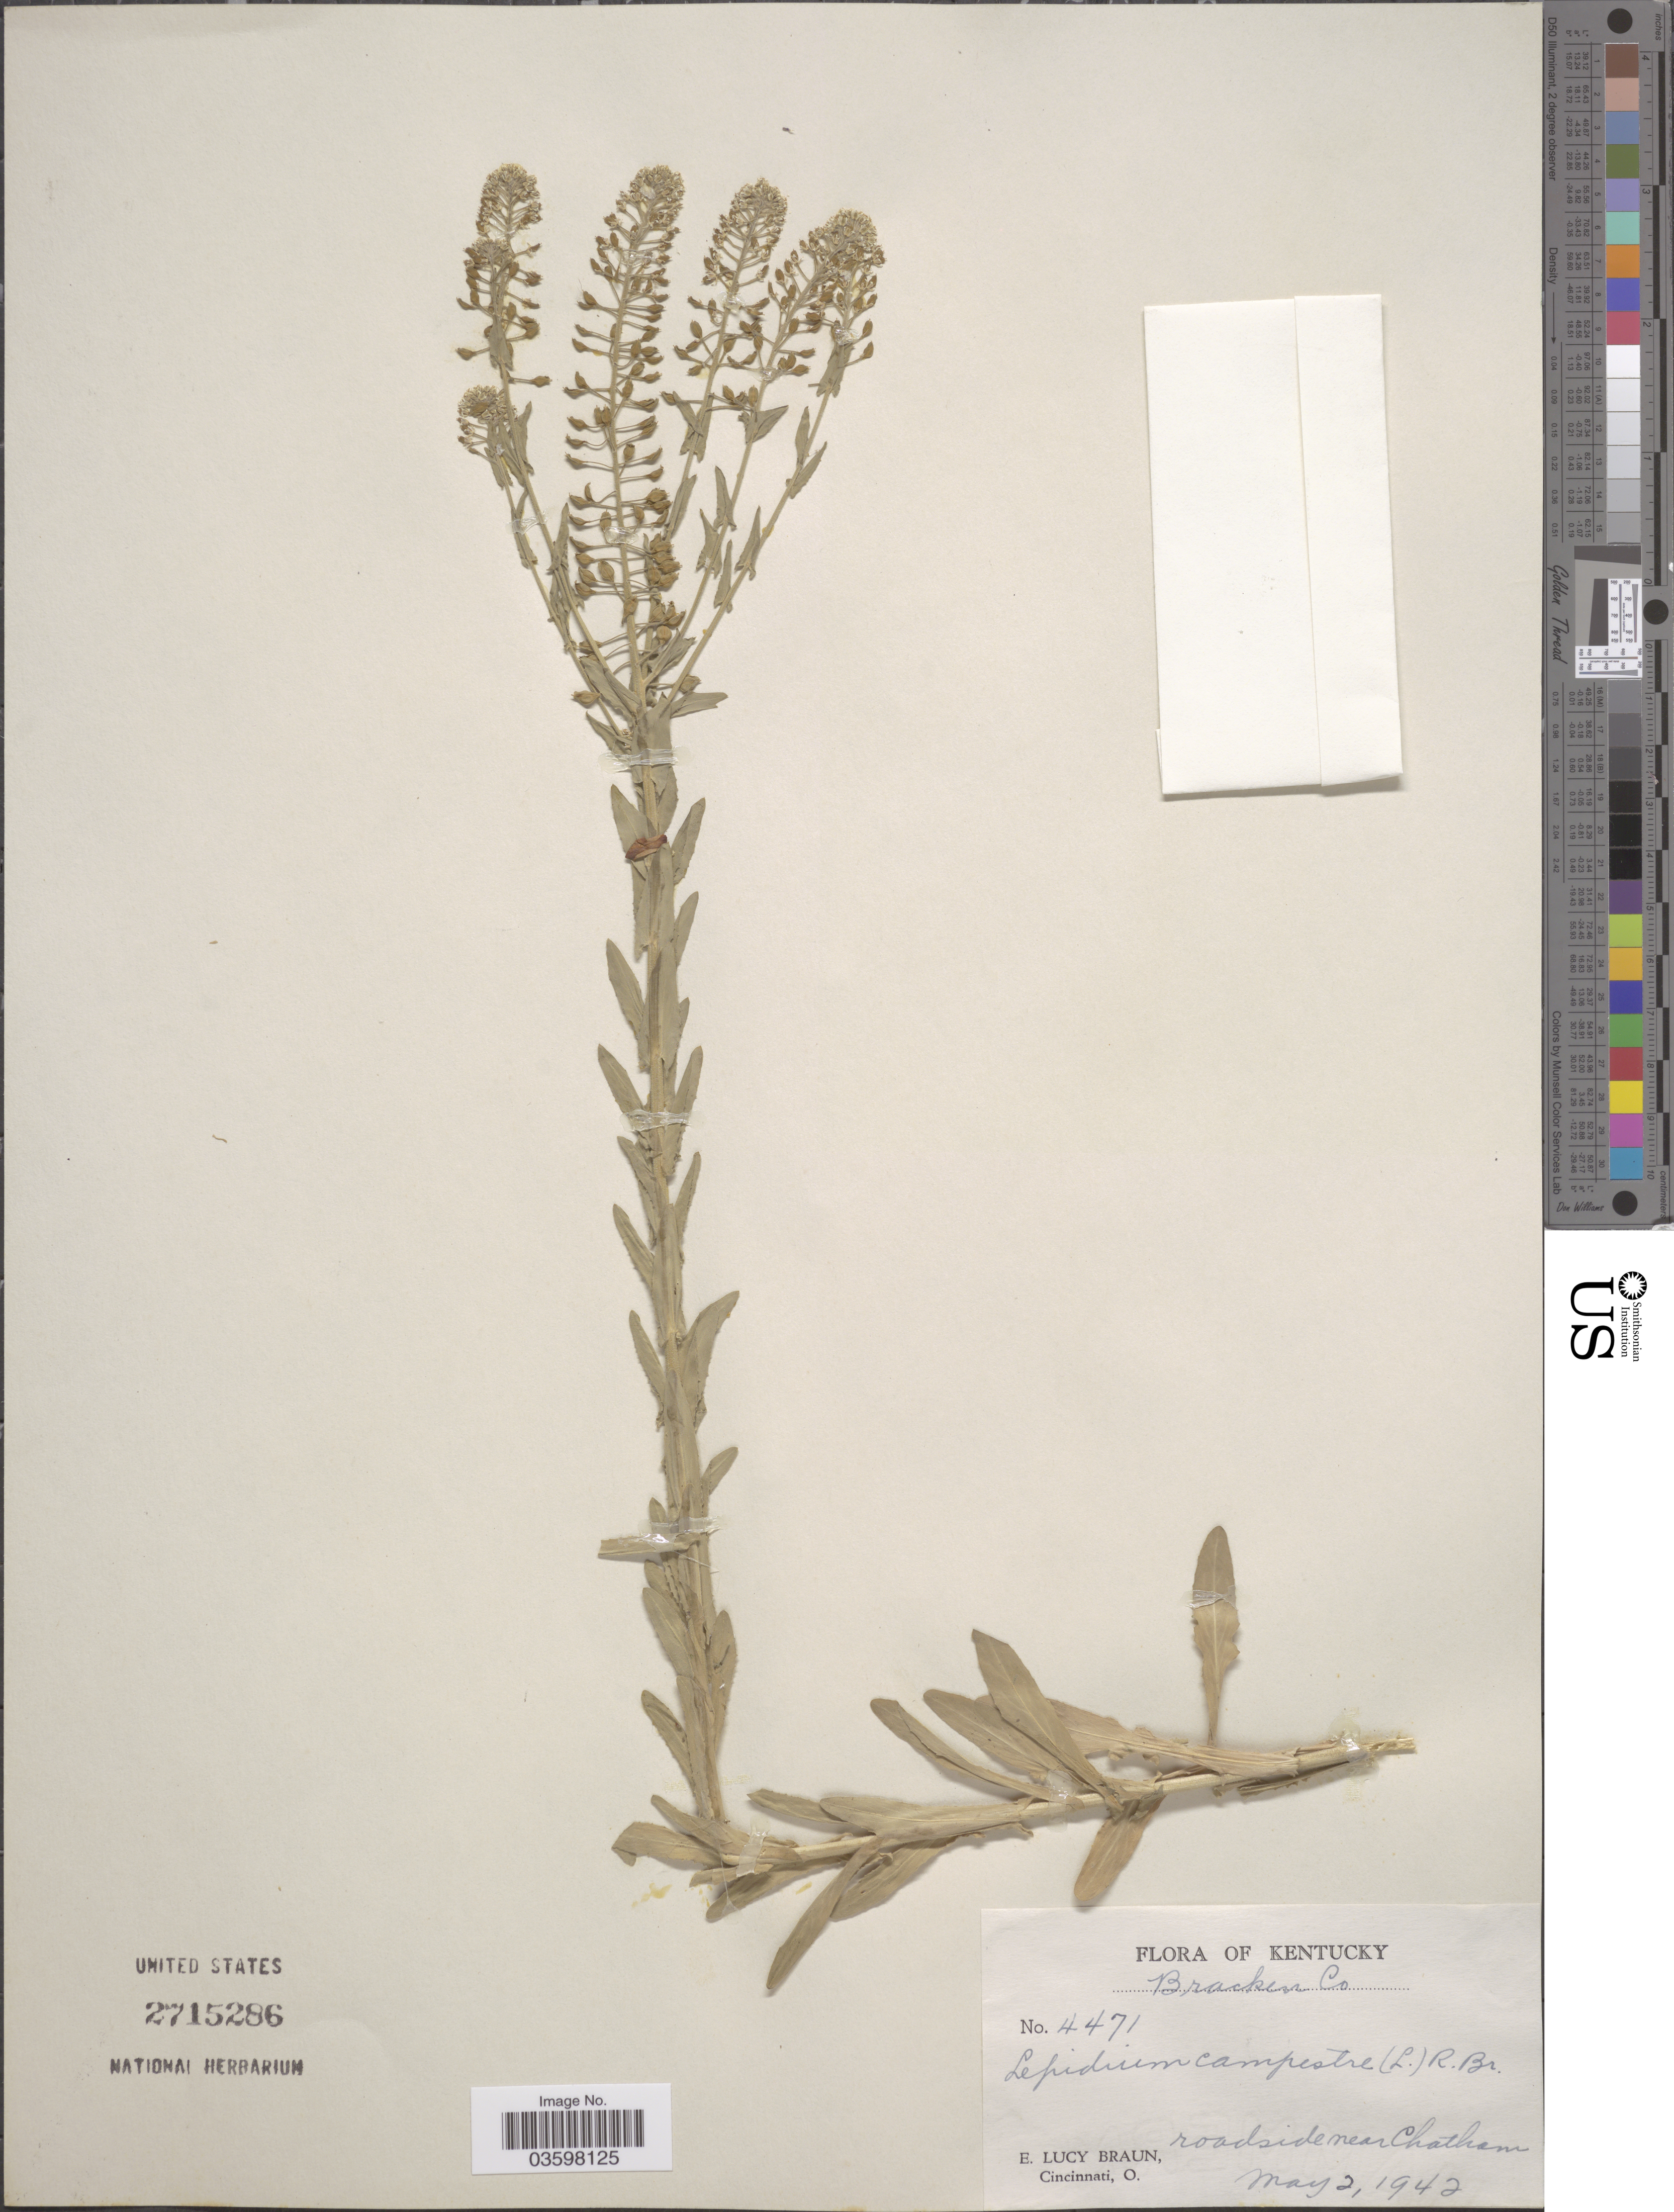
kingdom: Plantae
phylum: Tracheophyta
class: Magnoliopsida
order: Brassicales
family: Brassicaceae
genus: Lepidium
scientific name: Lepidium campestre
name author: (L.) W.T. Aiton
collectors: E. L. Braun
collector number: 4471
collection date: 1942-05-02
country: United States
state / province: Kentucky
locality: Bracken Co. Roadside near Chatham.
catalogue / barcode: US 2715286